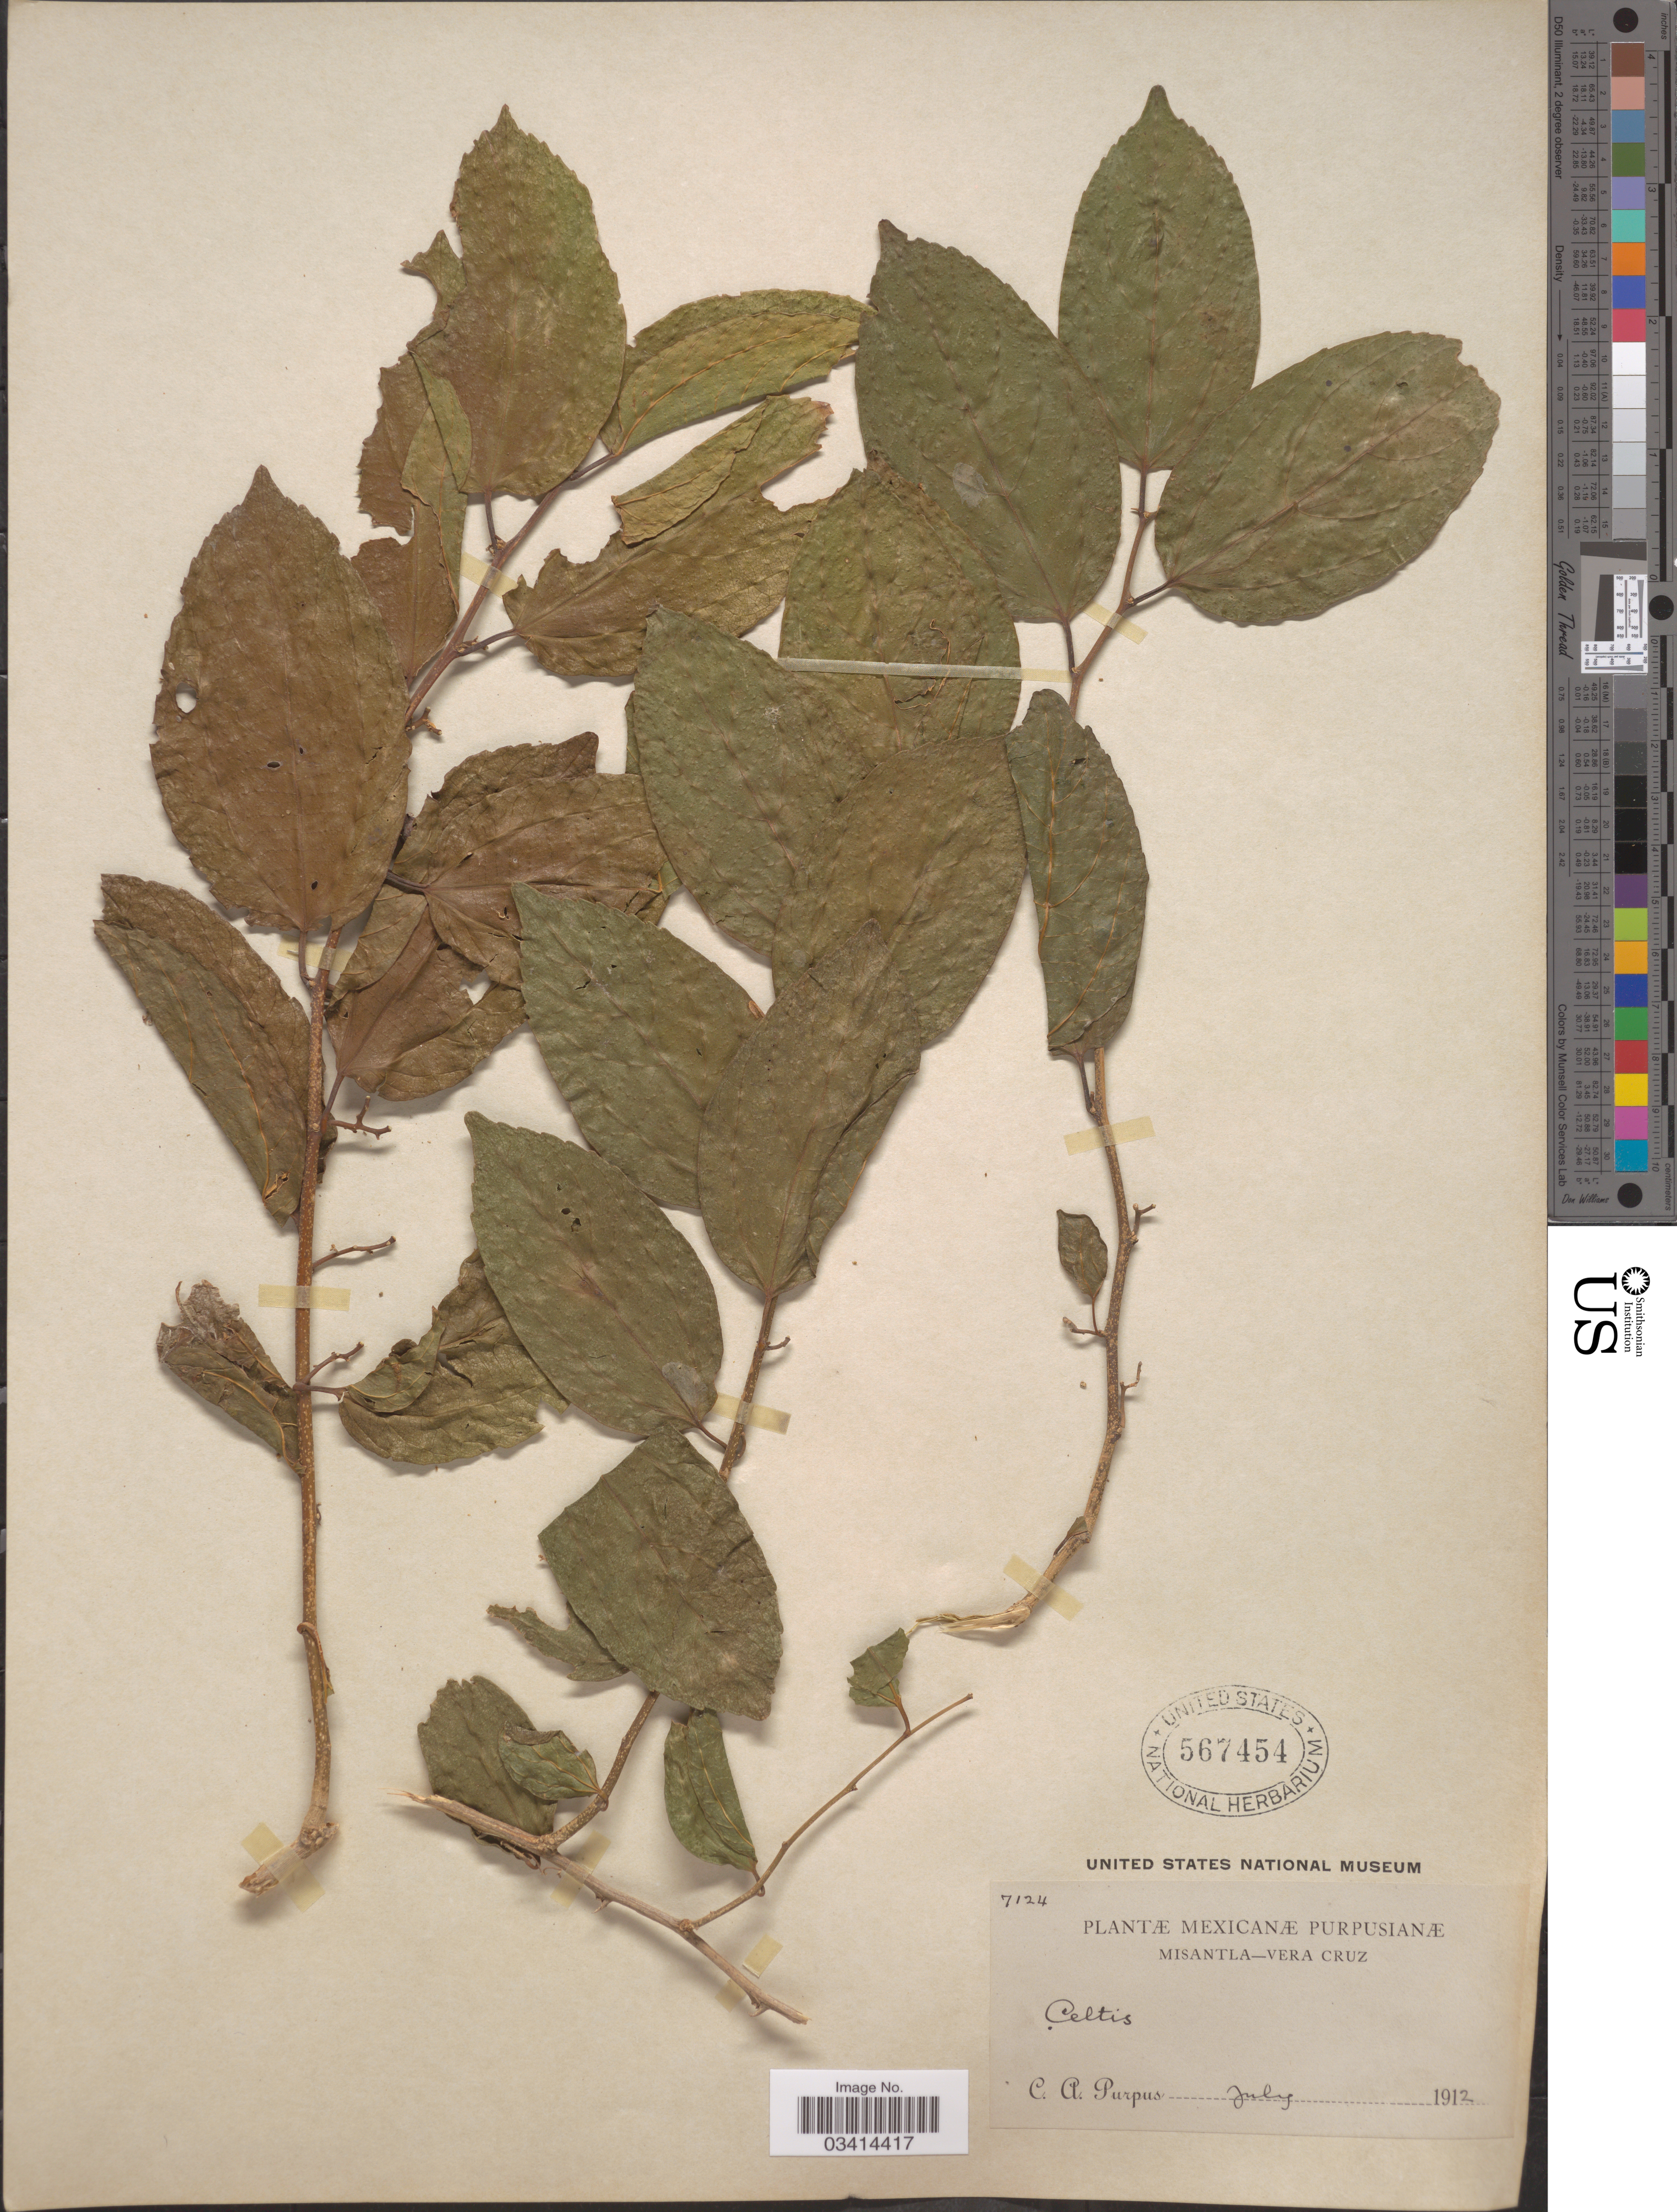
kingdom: Plantae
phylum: Tracheophyta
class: Magnoliopsida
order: Rosales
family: Cannabaceae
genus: Celtis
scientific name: Celtis iguanaea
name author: (Jacq.) Sarg.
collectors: C. A. Purpus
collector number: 7124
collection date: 1912-07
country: Mexico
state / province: Veracruz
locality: Misantla - Vera Cruz.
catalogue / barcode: US 567454